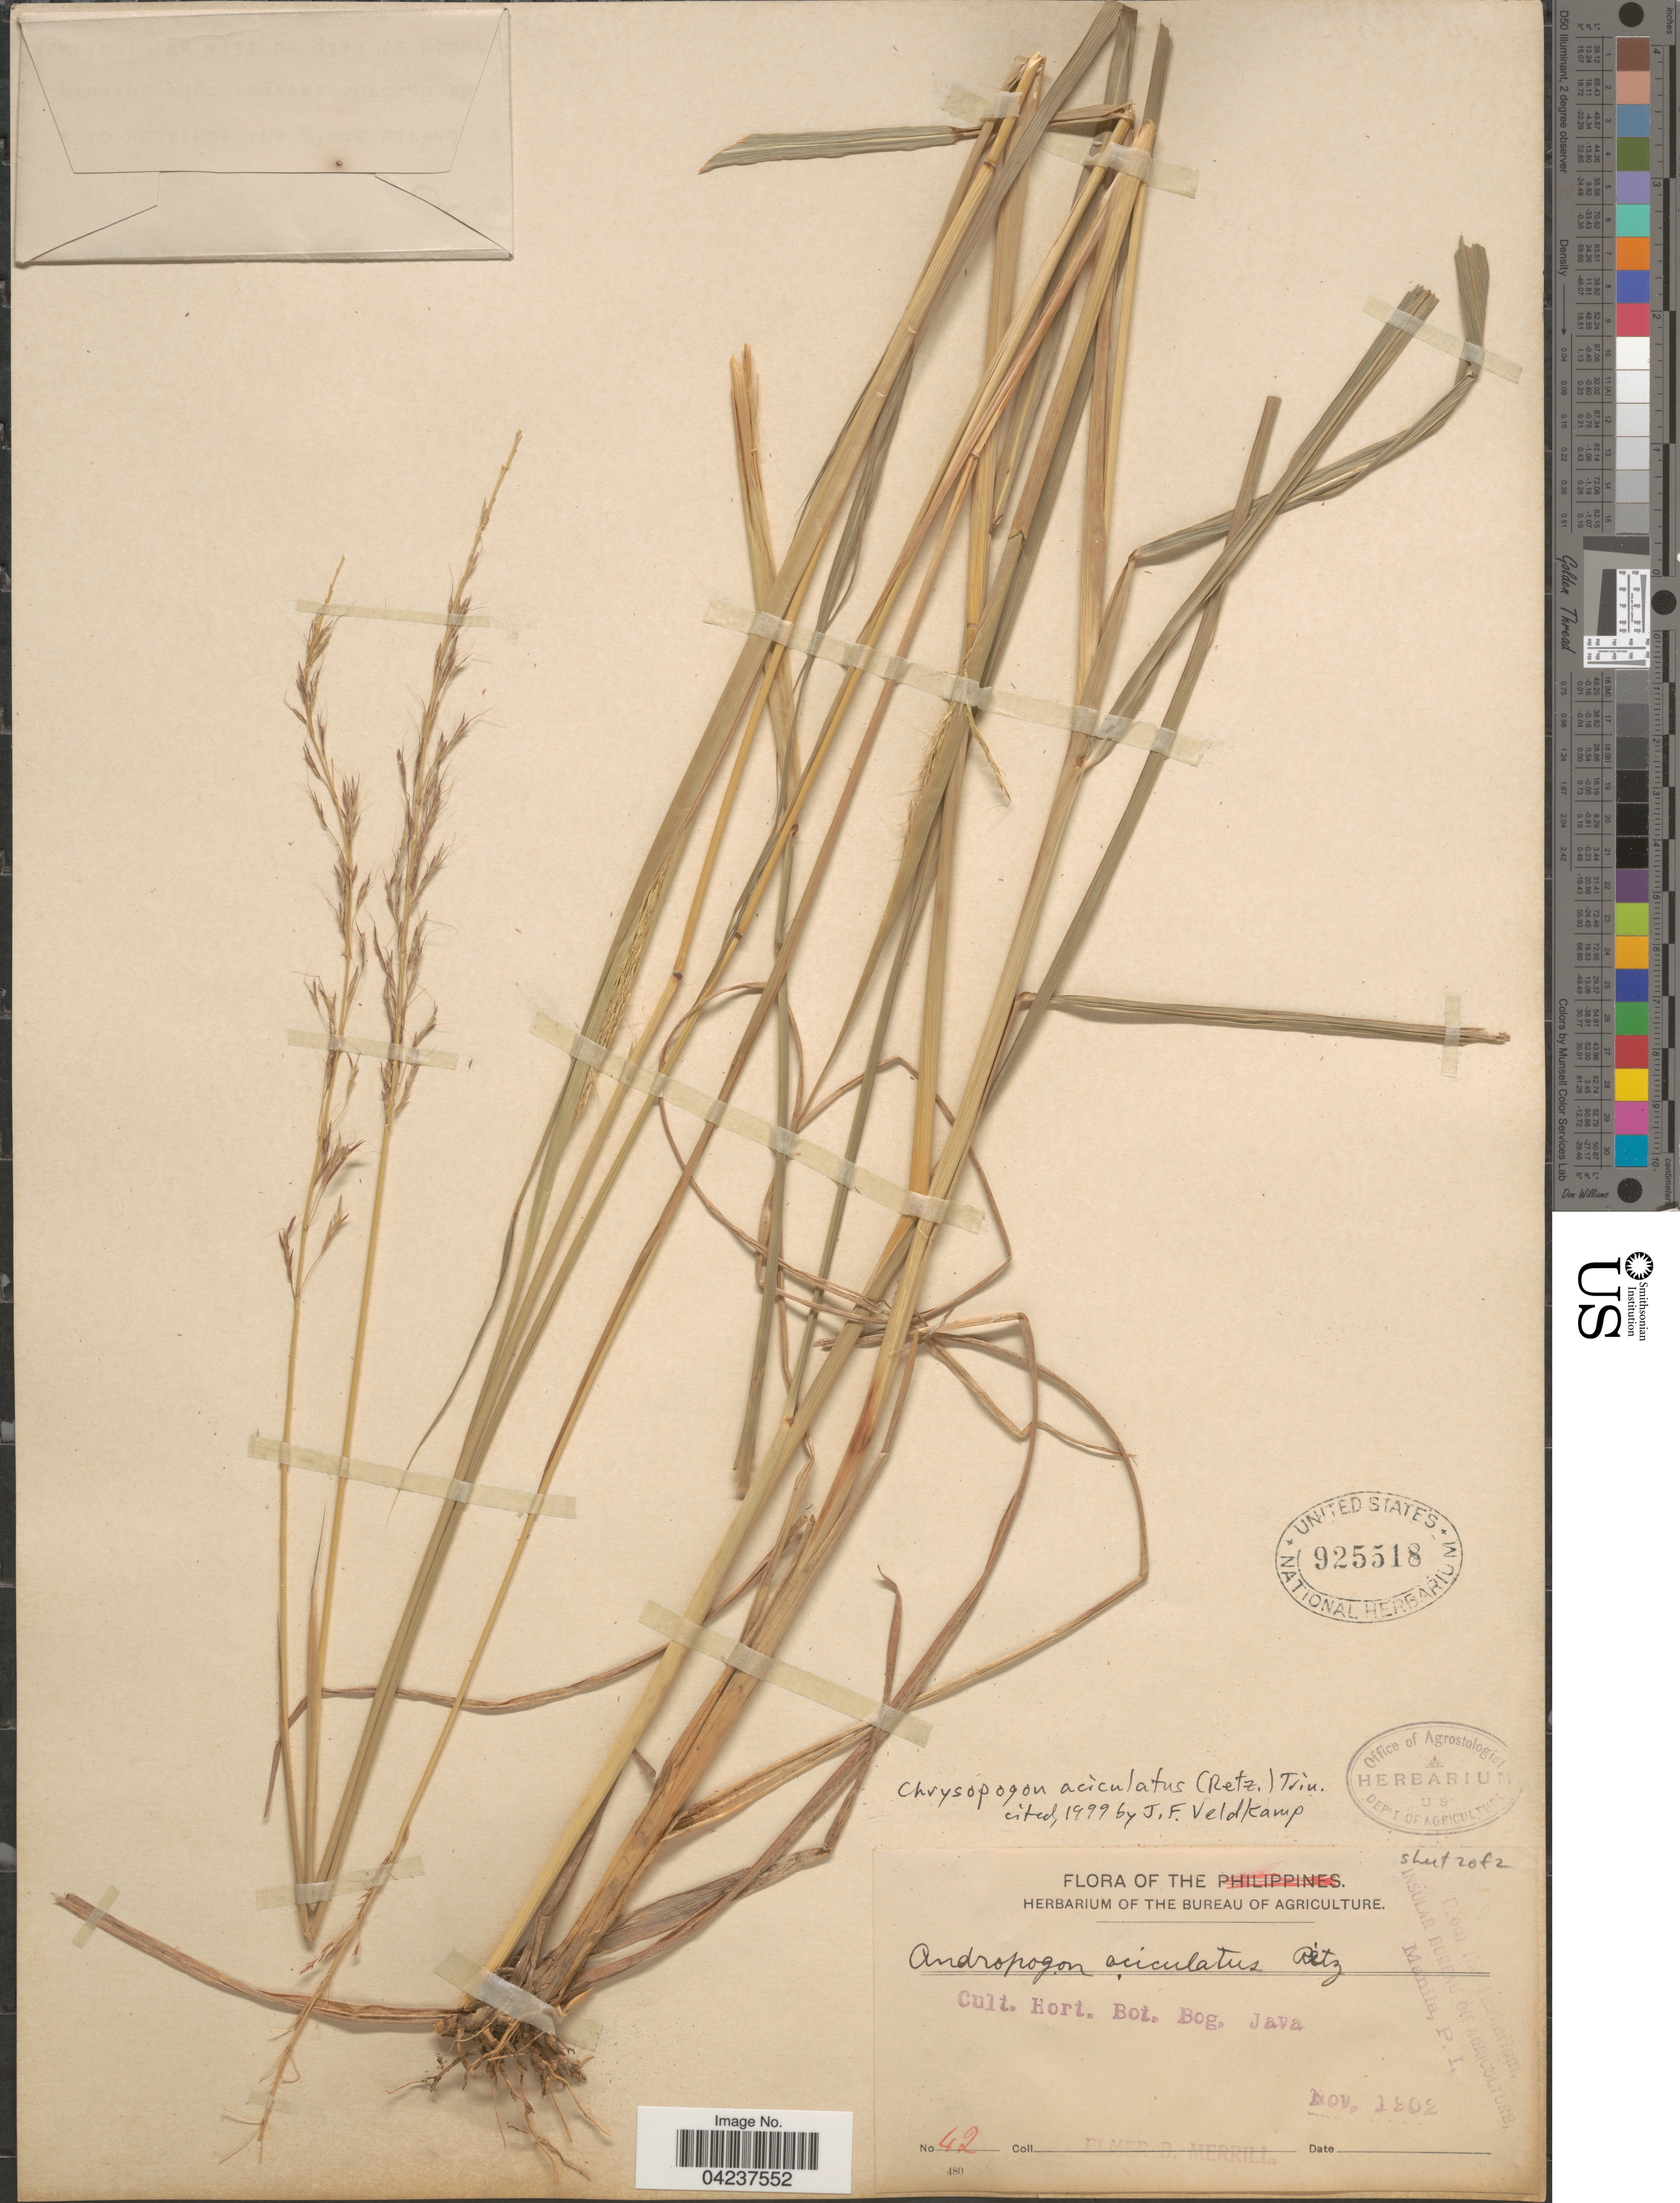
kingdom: Plantae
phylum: Tracheophyta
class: Liliopsida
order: Poales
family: Poaceae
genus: Chrysopogon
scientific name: Chrysopogon aciculatus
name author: (Retz.) Trin.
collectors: E. D. Merrill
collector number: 42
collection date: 1902-11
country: Indonesia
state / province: Java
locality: Hort. Bot. Bog. Java.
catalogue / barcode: US 925518